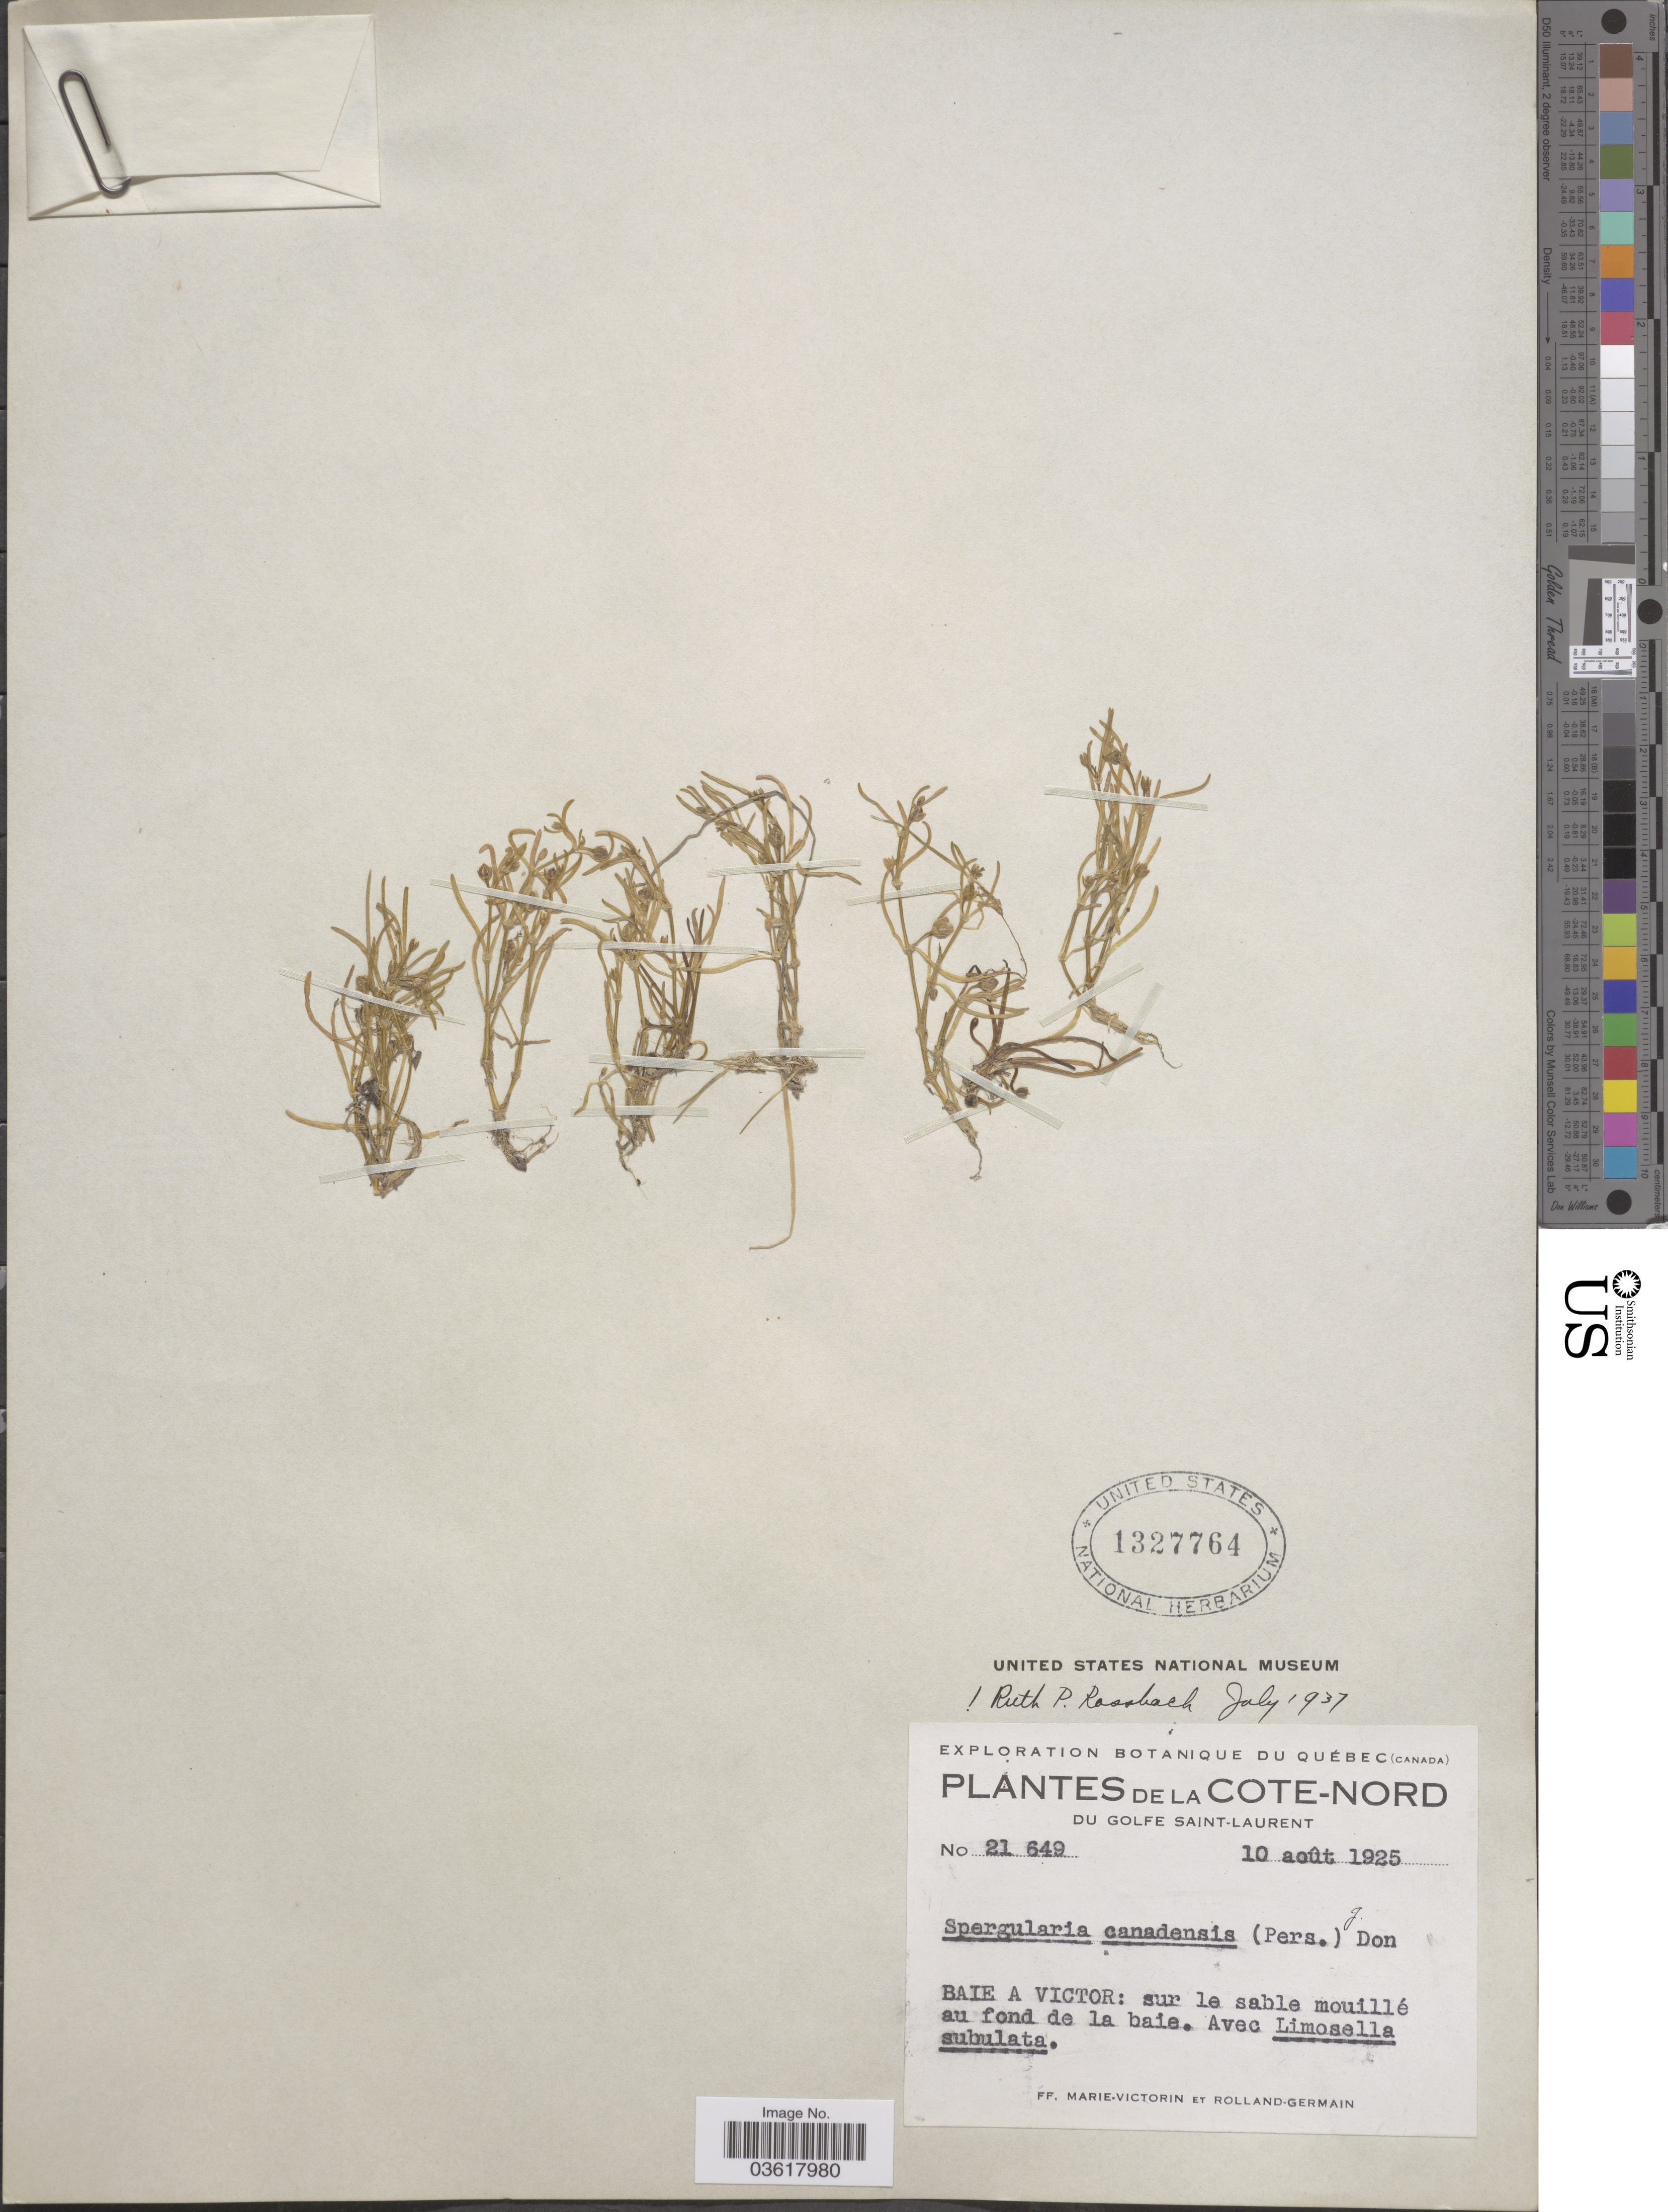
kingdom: Plantae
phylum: Tracheophyta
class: Magnoliopsida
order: Caryophyllales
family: Caryophyllaceae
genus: Spergularia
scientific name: Spergularia canadensis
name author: (Pers.) G. Don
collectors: F. Marie-Victorin & Rolland-Germain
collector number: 21649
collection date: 1925-08-10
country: Canada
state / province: Quebec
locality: Cote-Nord. Du Golfe Saint-Laurent. Baie a Victor: sur le sable mouillé au fond de la baie.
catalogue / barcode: US 1327764